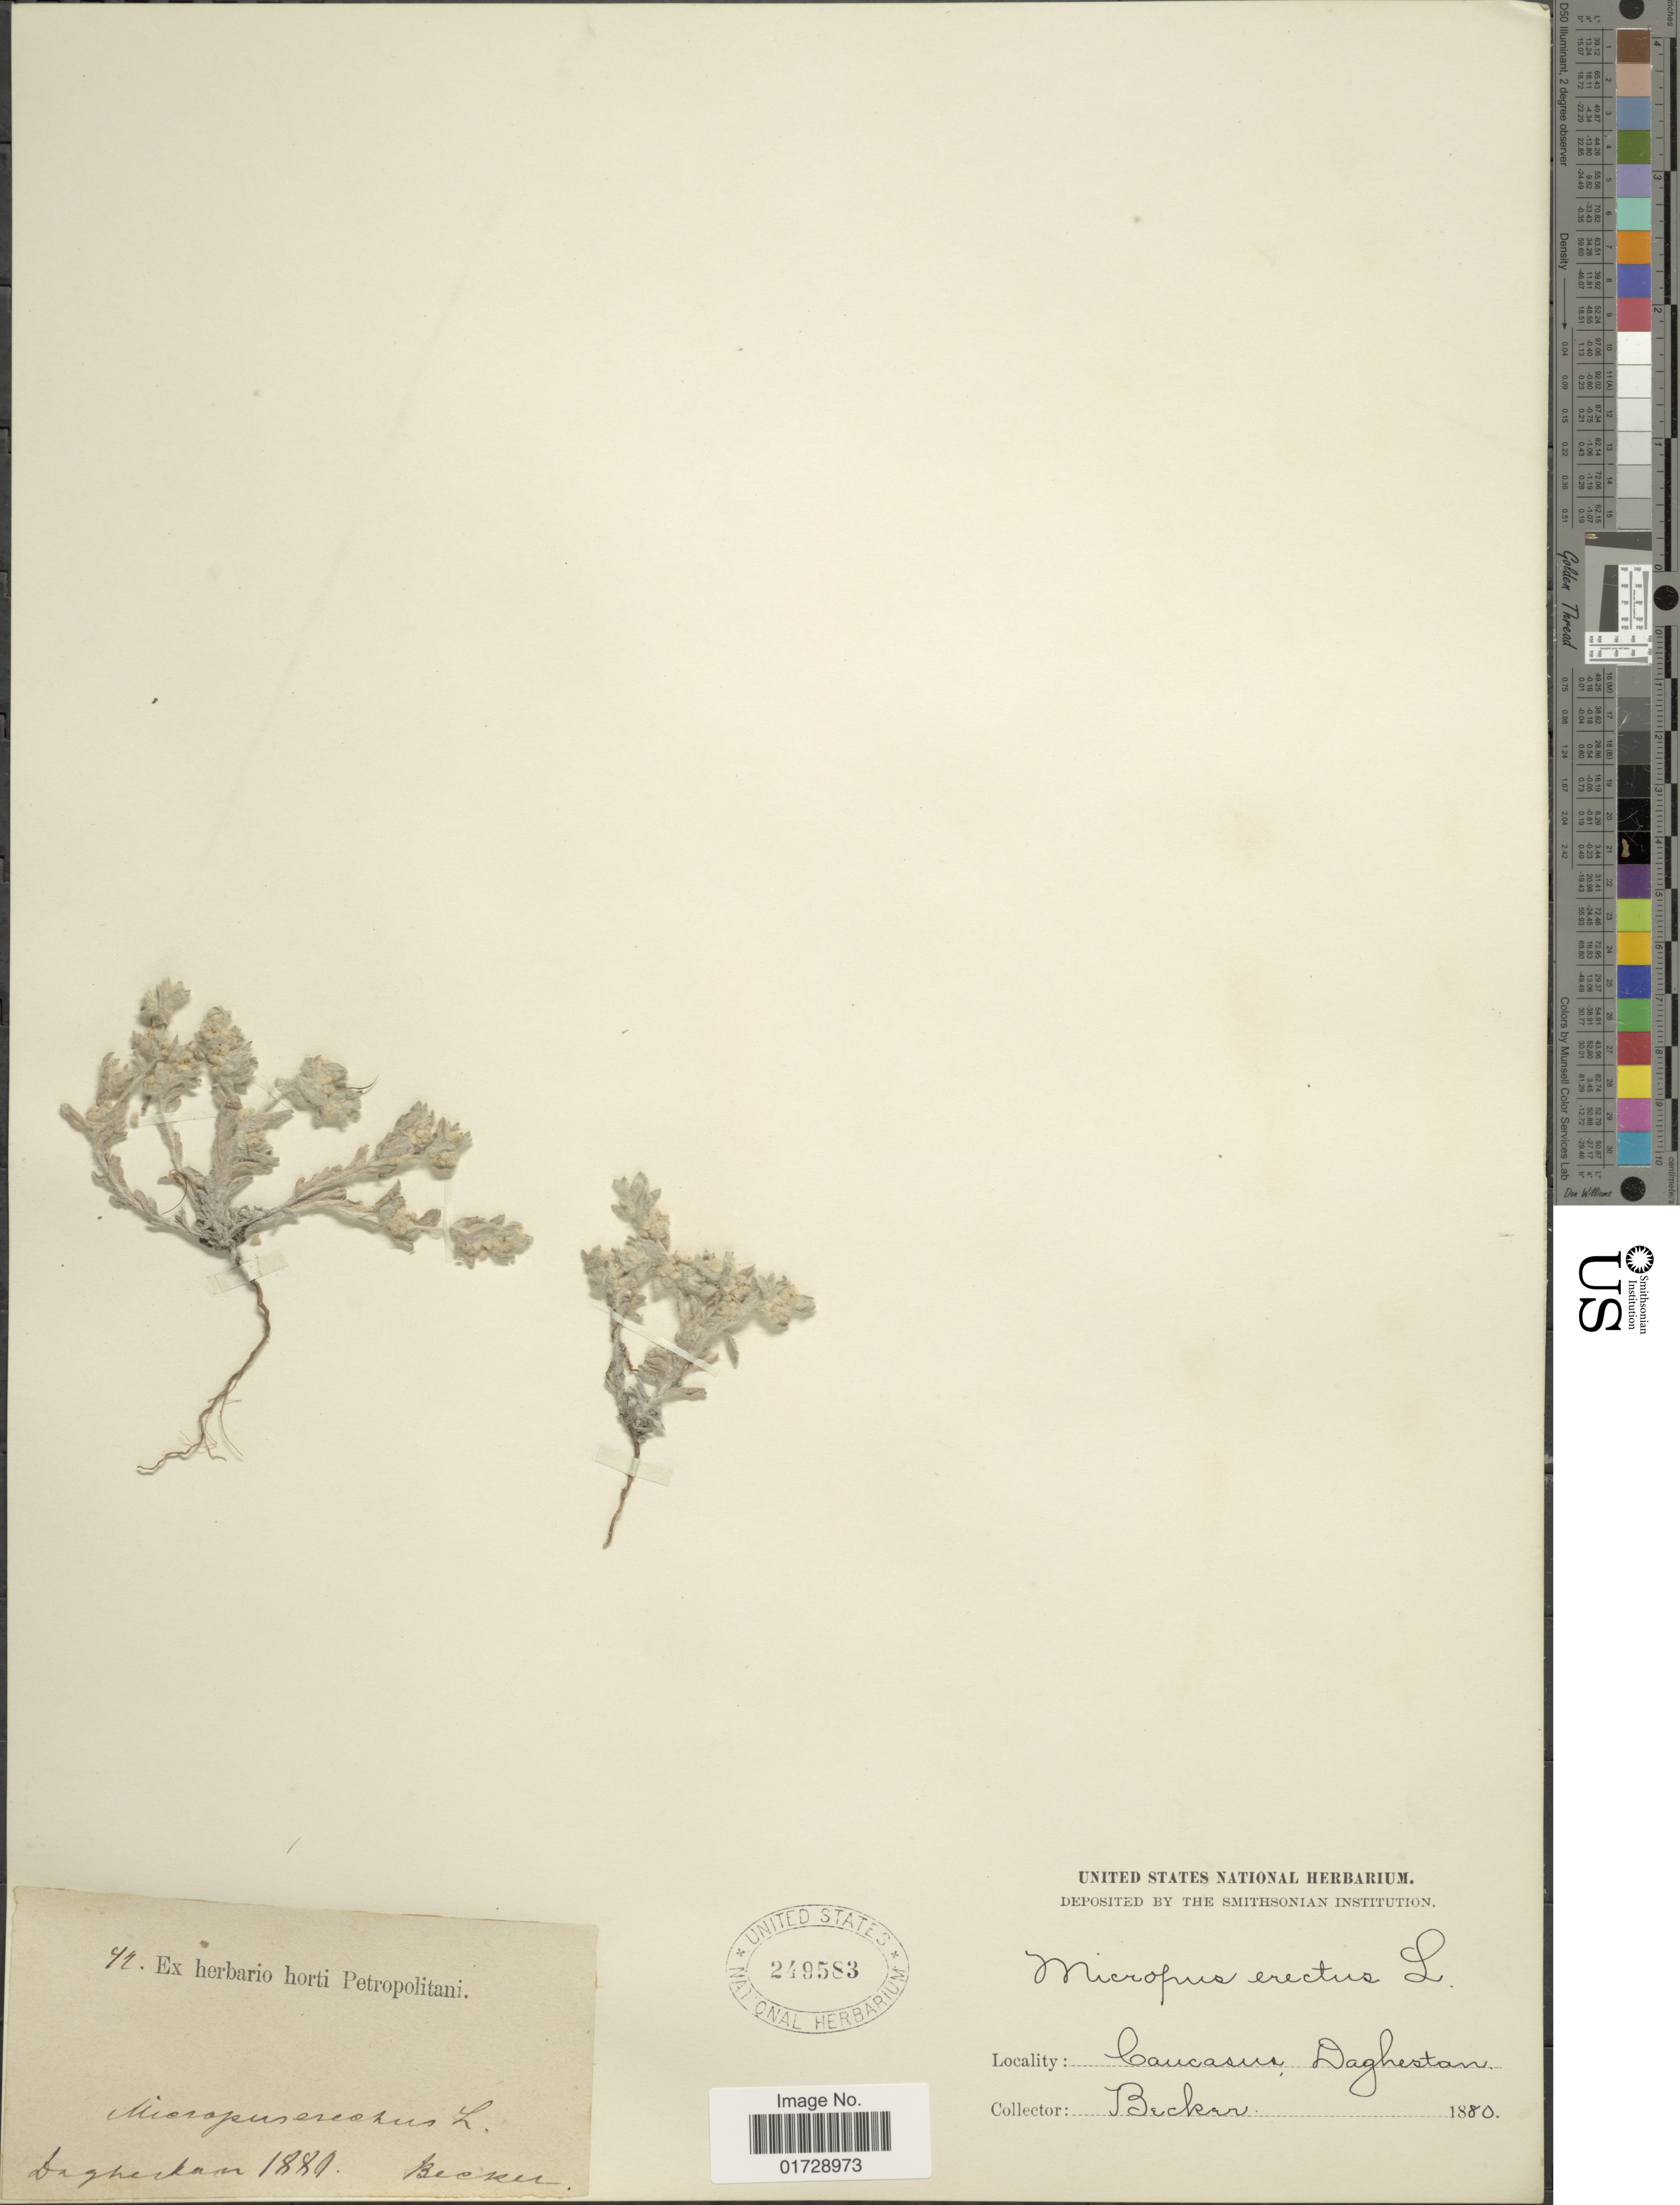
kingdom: Plantae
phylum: Tracheophyta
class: Magnoliopsida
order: Asterales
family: Asteraceae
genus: Micropus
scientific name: Micropus erectus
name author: L.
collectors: -. Becker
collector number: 47*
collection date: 1880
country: Russian Federation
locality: Caucasu, Daghestan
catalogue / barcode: US 249583